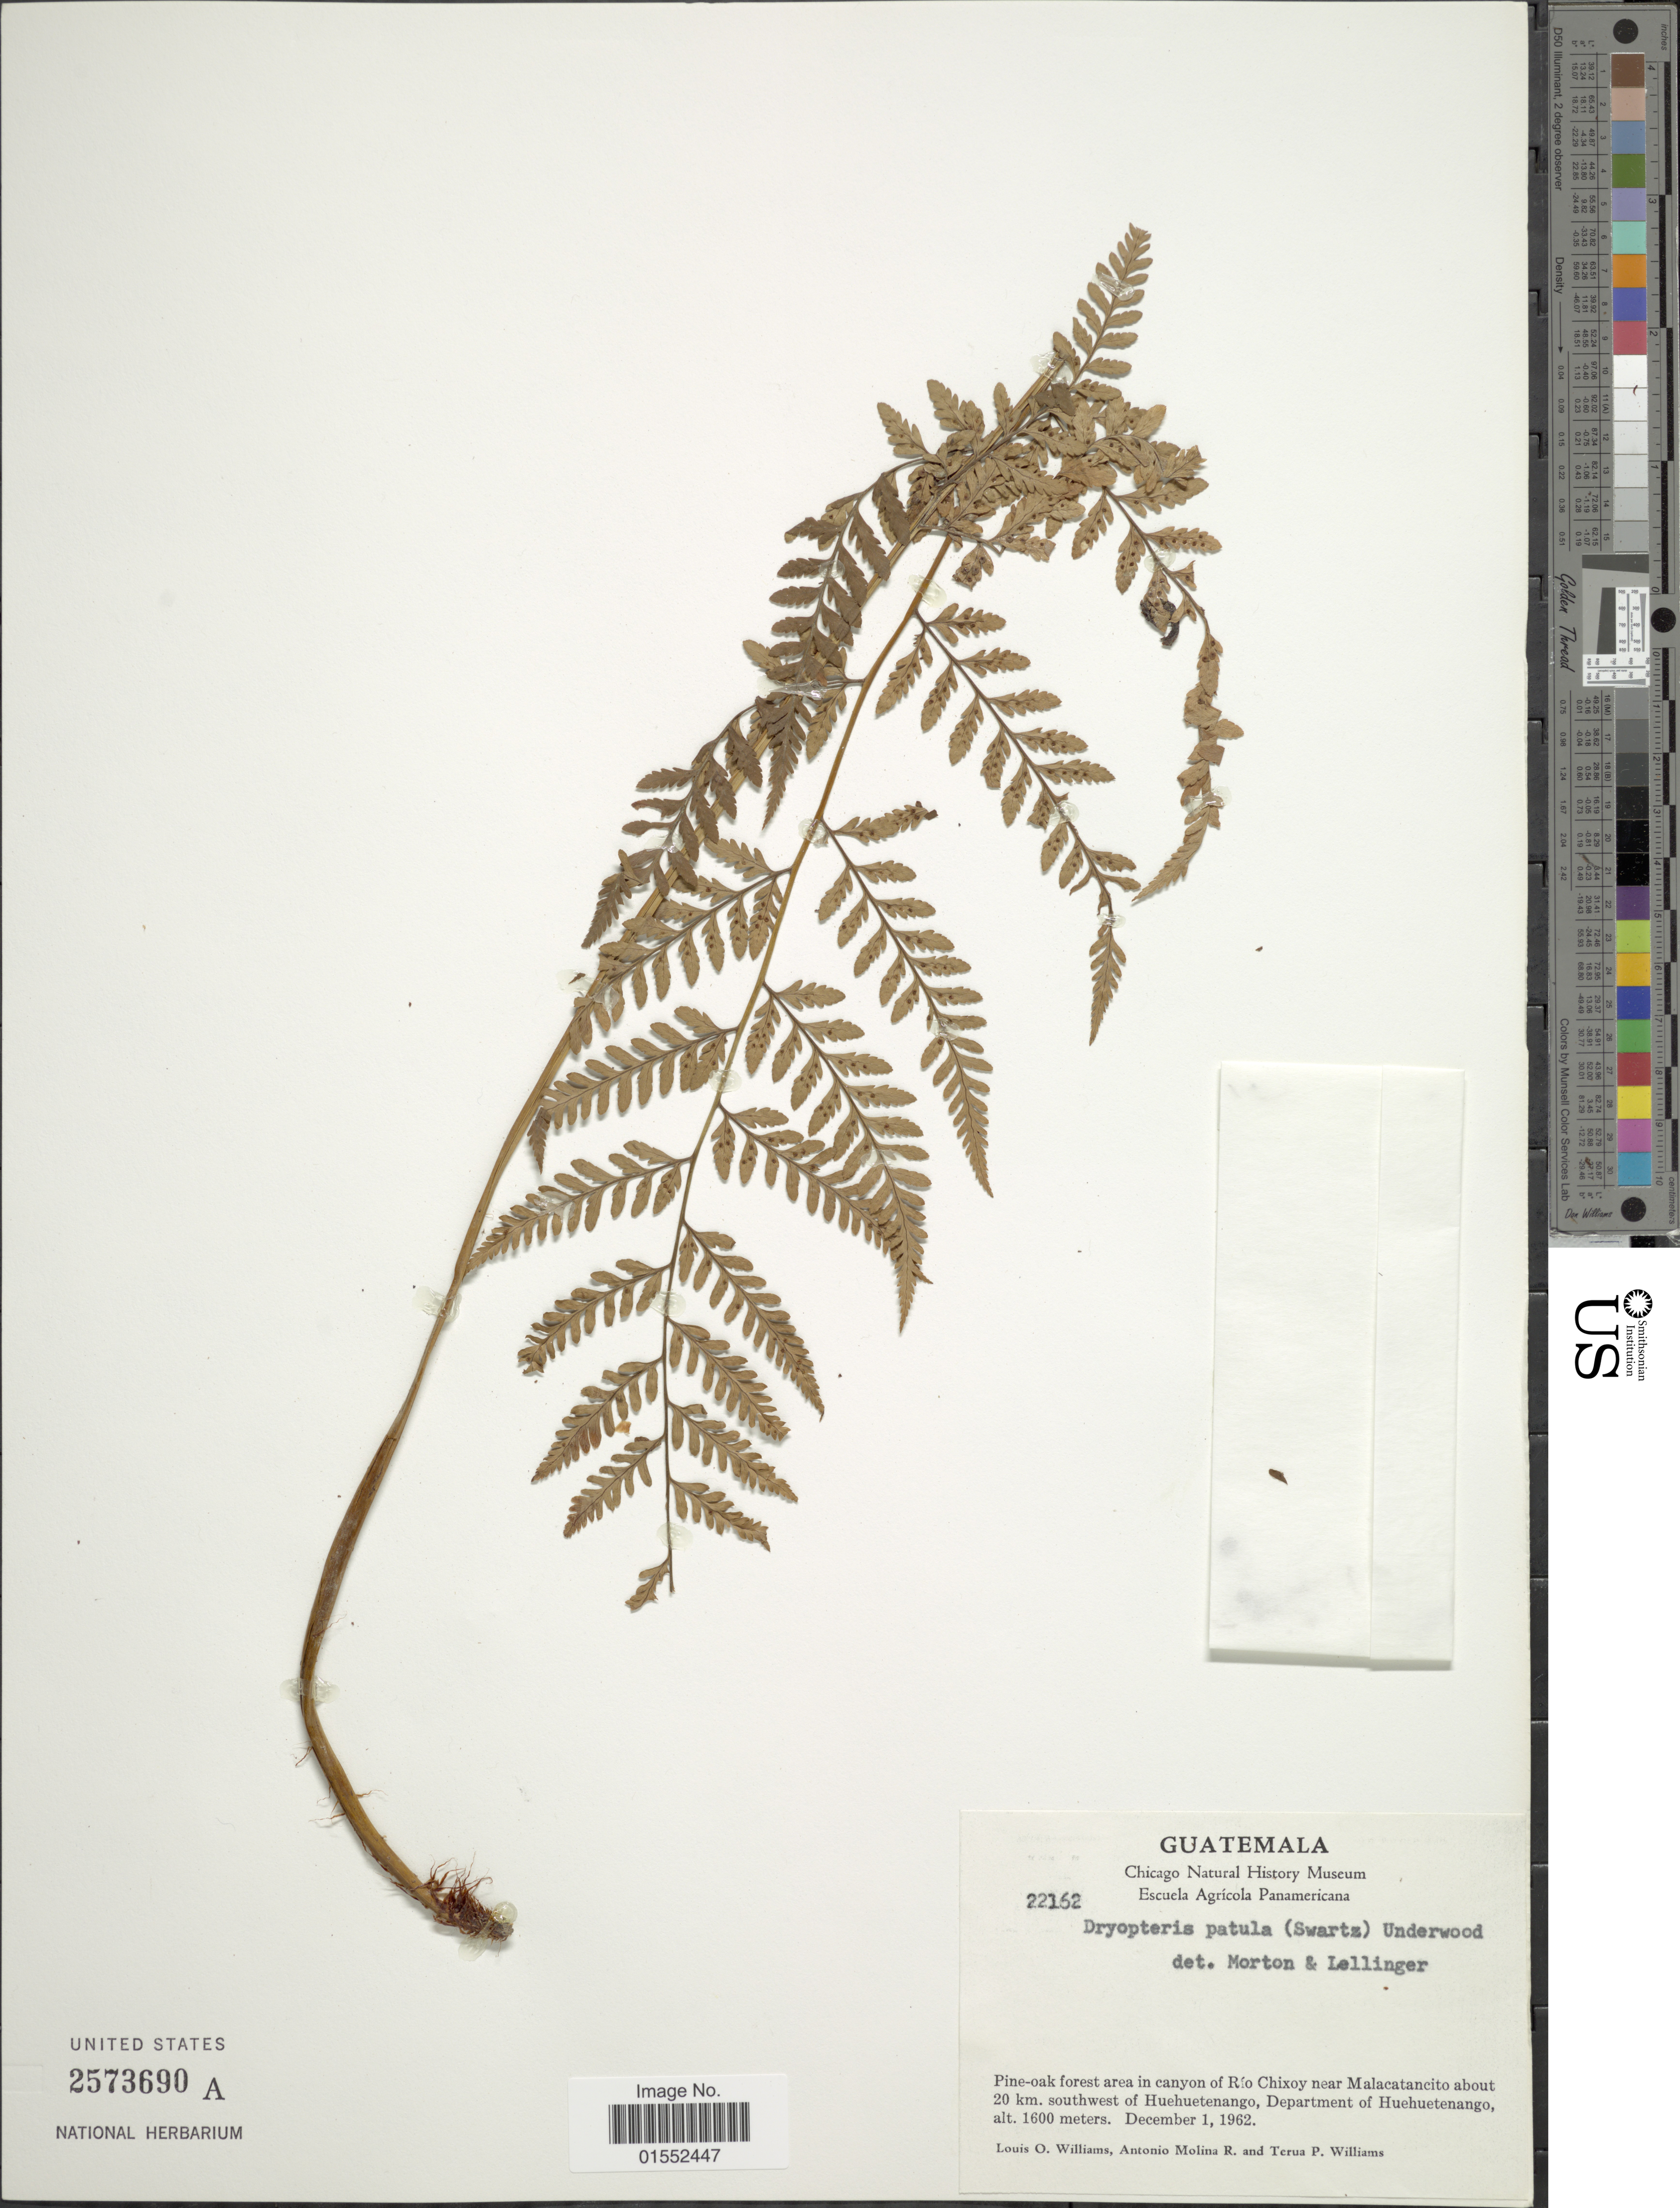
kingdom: Plantae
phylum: Tracheophyta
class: Polypodiopsida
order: Polypodiales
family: Dryopteridaceae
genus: Dryopteris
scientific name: Dryopteris patula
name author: (Sw.) Underw.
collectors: L. O. Williams, A. R. Molina & T. P. Williams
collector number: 22162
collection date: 1962-12-01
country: Guatemala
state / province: Huehuetenango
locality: Pine-oak forest area in canyon of Rio Chixoy near Malacatancito about 20 km. southwest of Huehuetenango, department of Huehuetenango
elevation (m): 1600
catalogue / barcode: US 2573690A